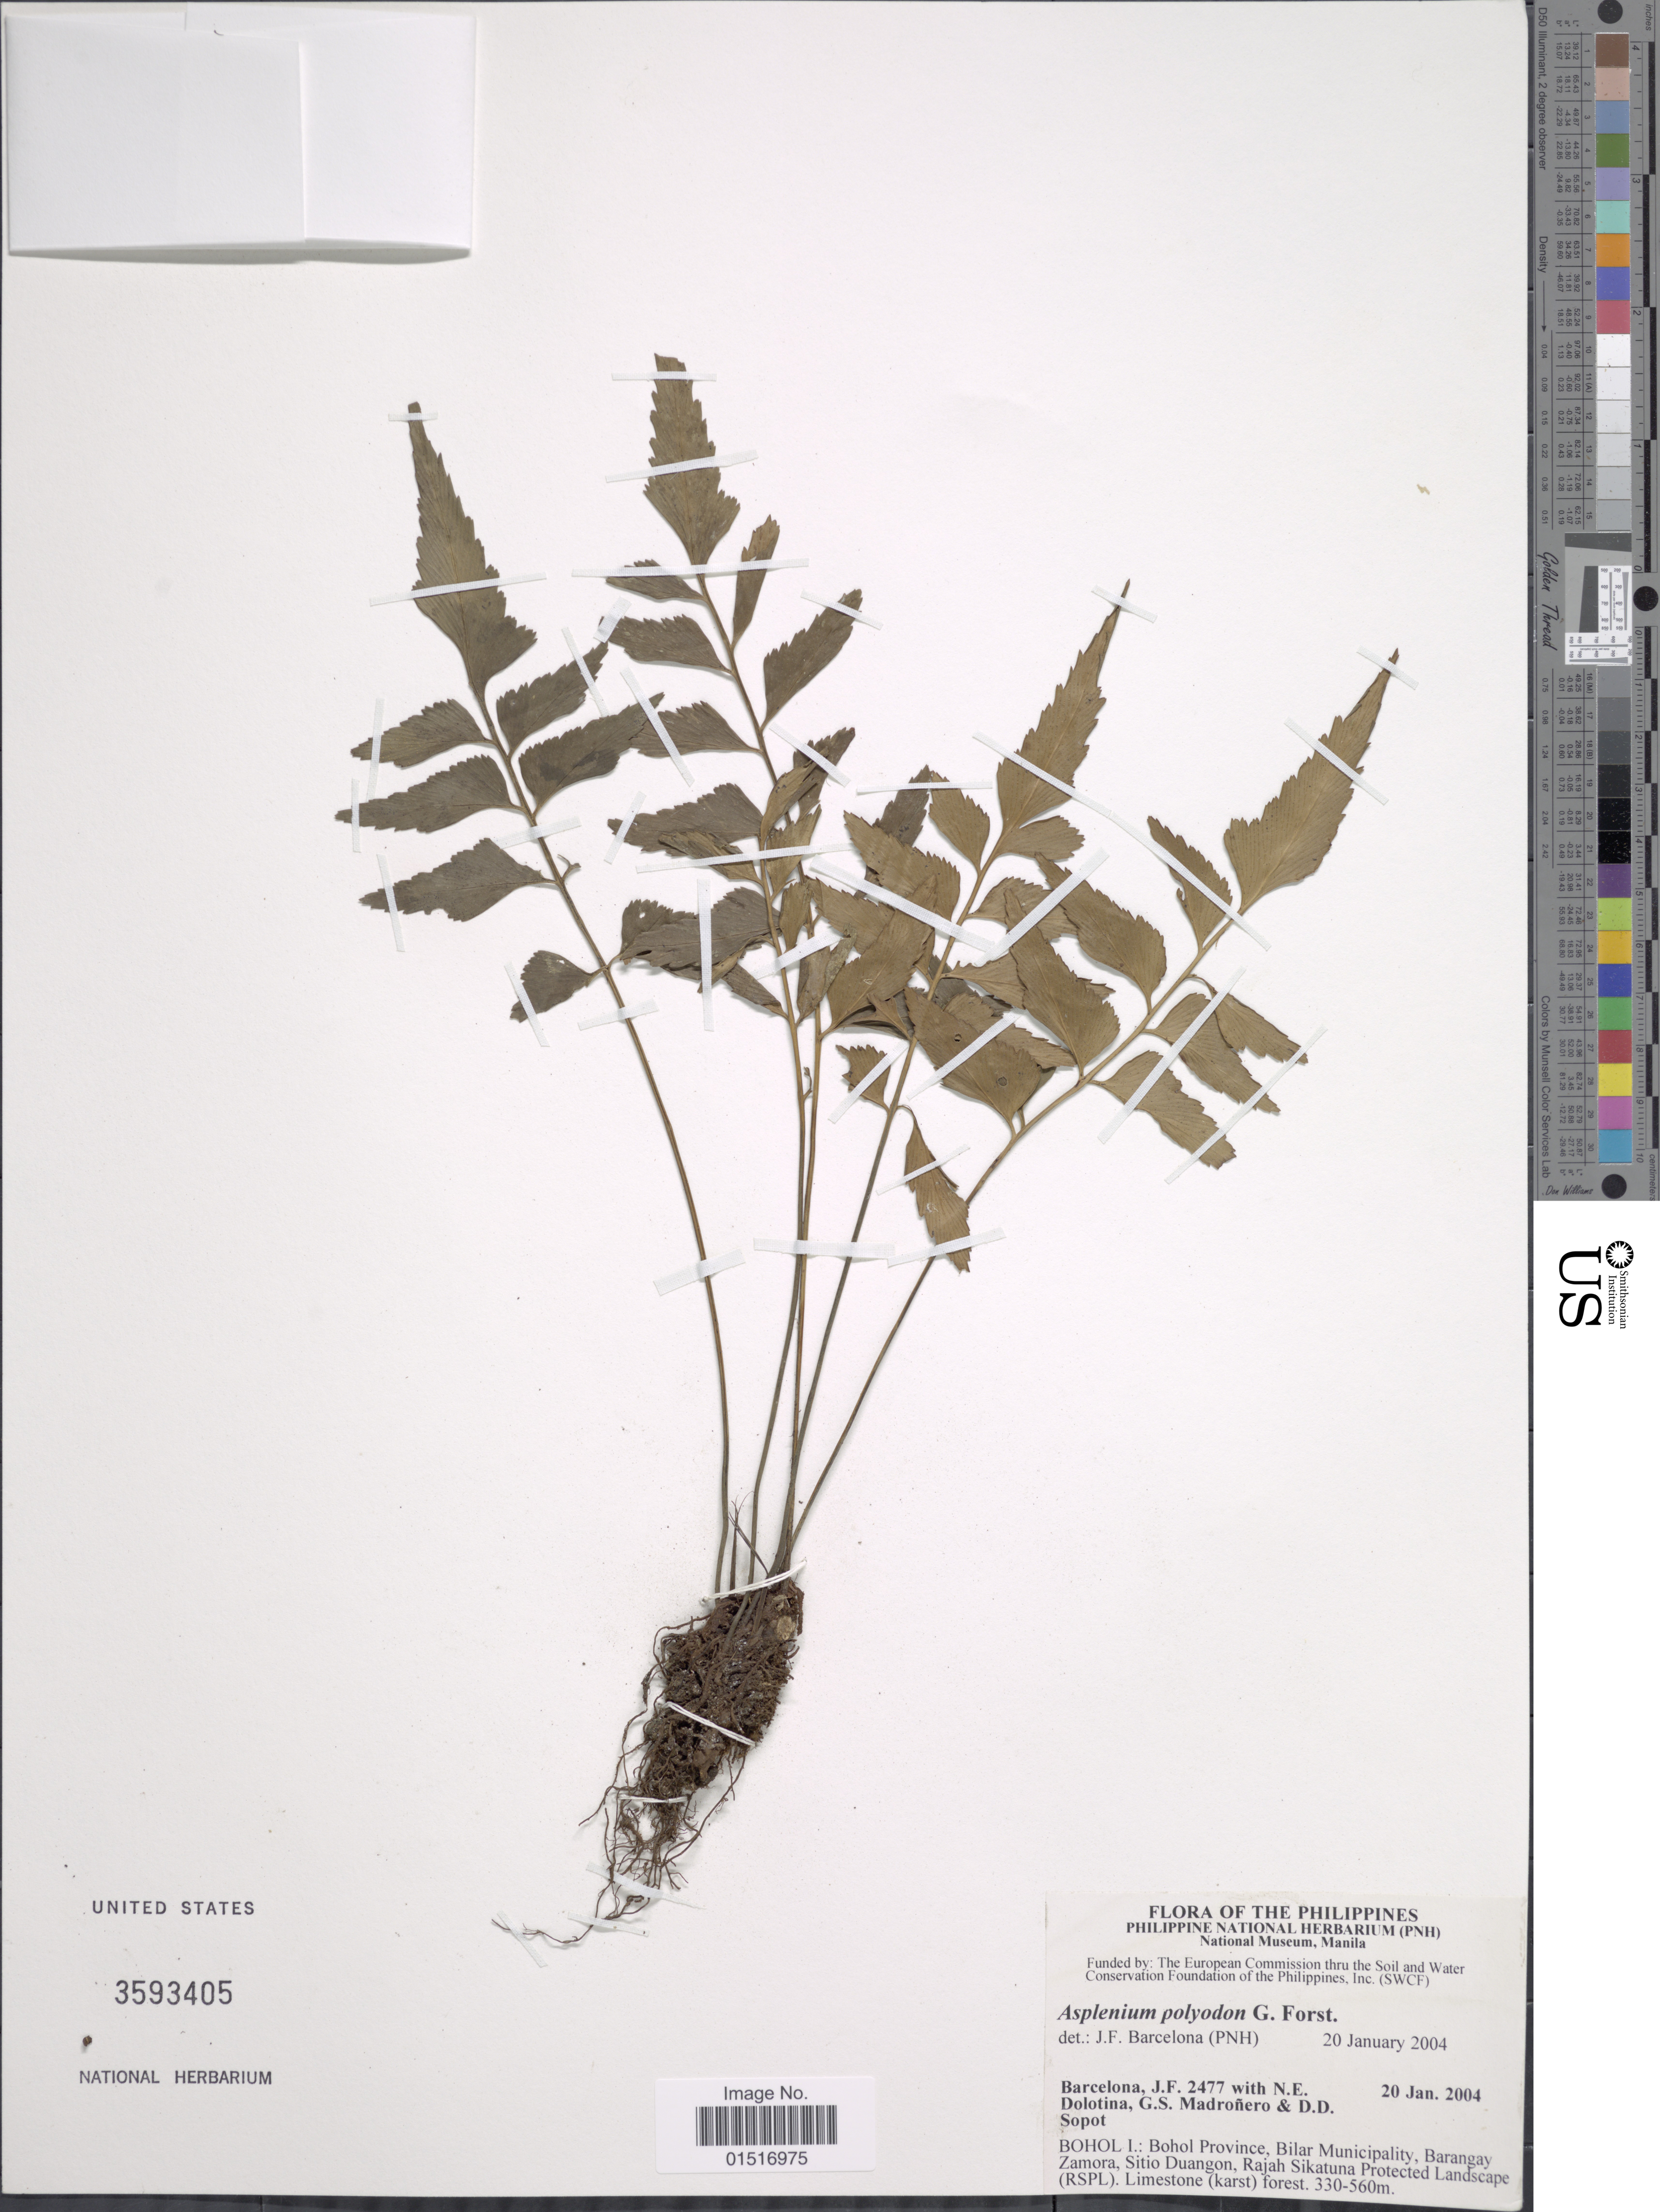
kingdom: Plantae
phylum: Tracheophyta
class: Polypodiopsida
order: Polypodiales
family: Aspleniaceae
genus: Asplenium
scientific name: Asplenium polyodon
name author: G. Forst.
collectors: J. F. Barcelona, N. Dolotina, G. Madroñero & D. Sopot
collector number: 2477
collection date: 2004-01-20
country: Philippines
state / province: Central Visayas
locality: Bohol I.: Bohol Province, Bilar Municipality, Barangay Zamora, Sitio Duangon, Rajah Sikatuna Protected Landscape (RSPL). Limestone (karst) forest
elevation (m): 330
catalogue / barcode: US 3593405